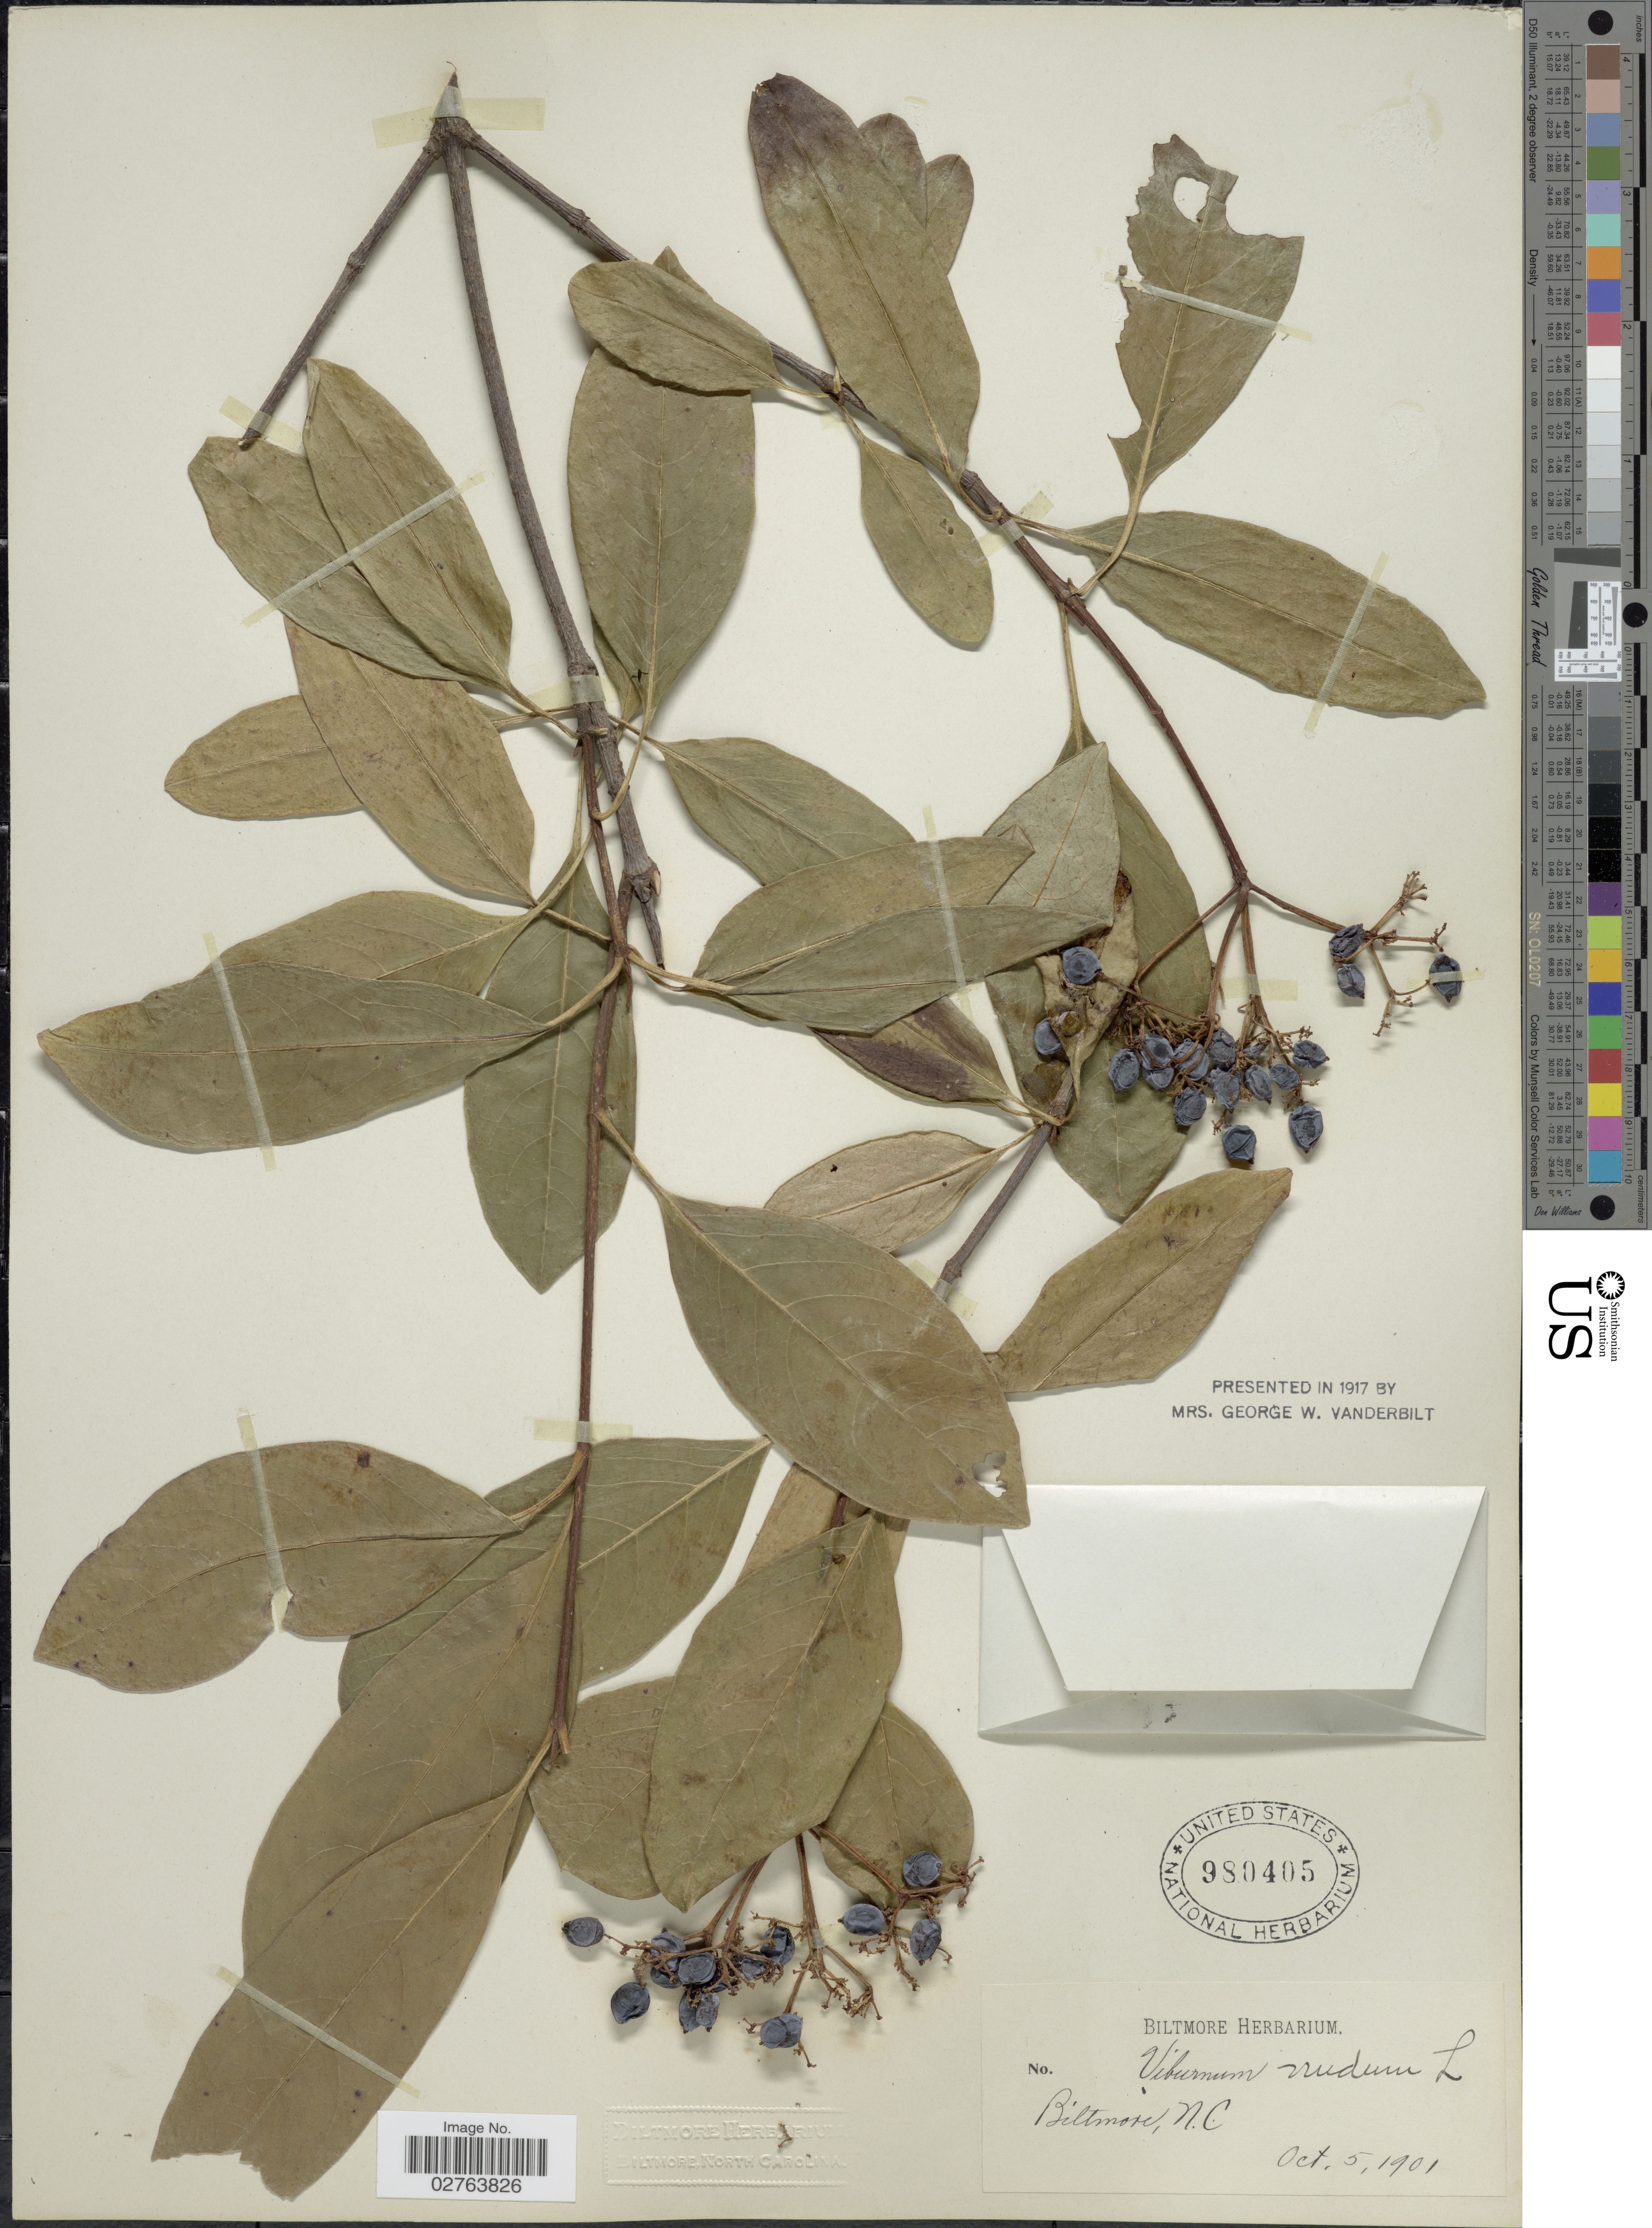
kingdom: Plantae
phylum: Tracheophyta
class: Magnoliopsida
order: Dipsacales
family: Viburnaceae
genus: Viburnum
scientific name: Viburnum nudum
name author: L.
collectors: ex herb. Biltmore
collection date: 1901-10-05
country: United States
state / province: North Carolina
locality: Biltmore.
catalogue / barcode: US 980405